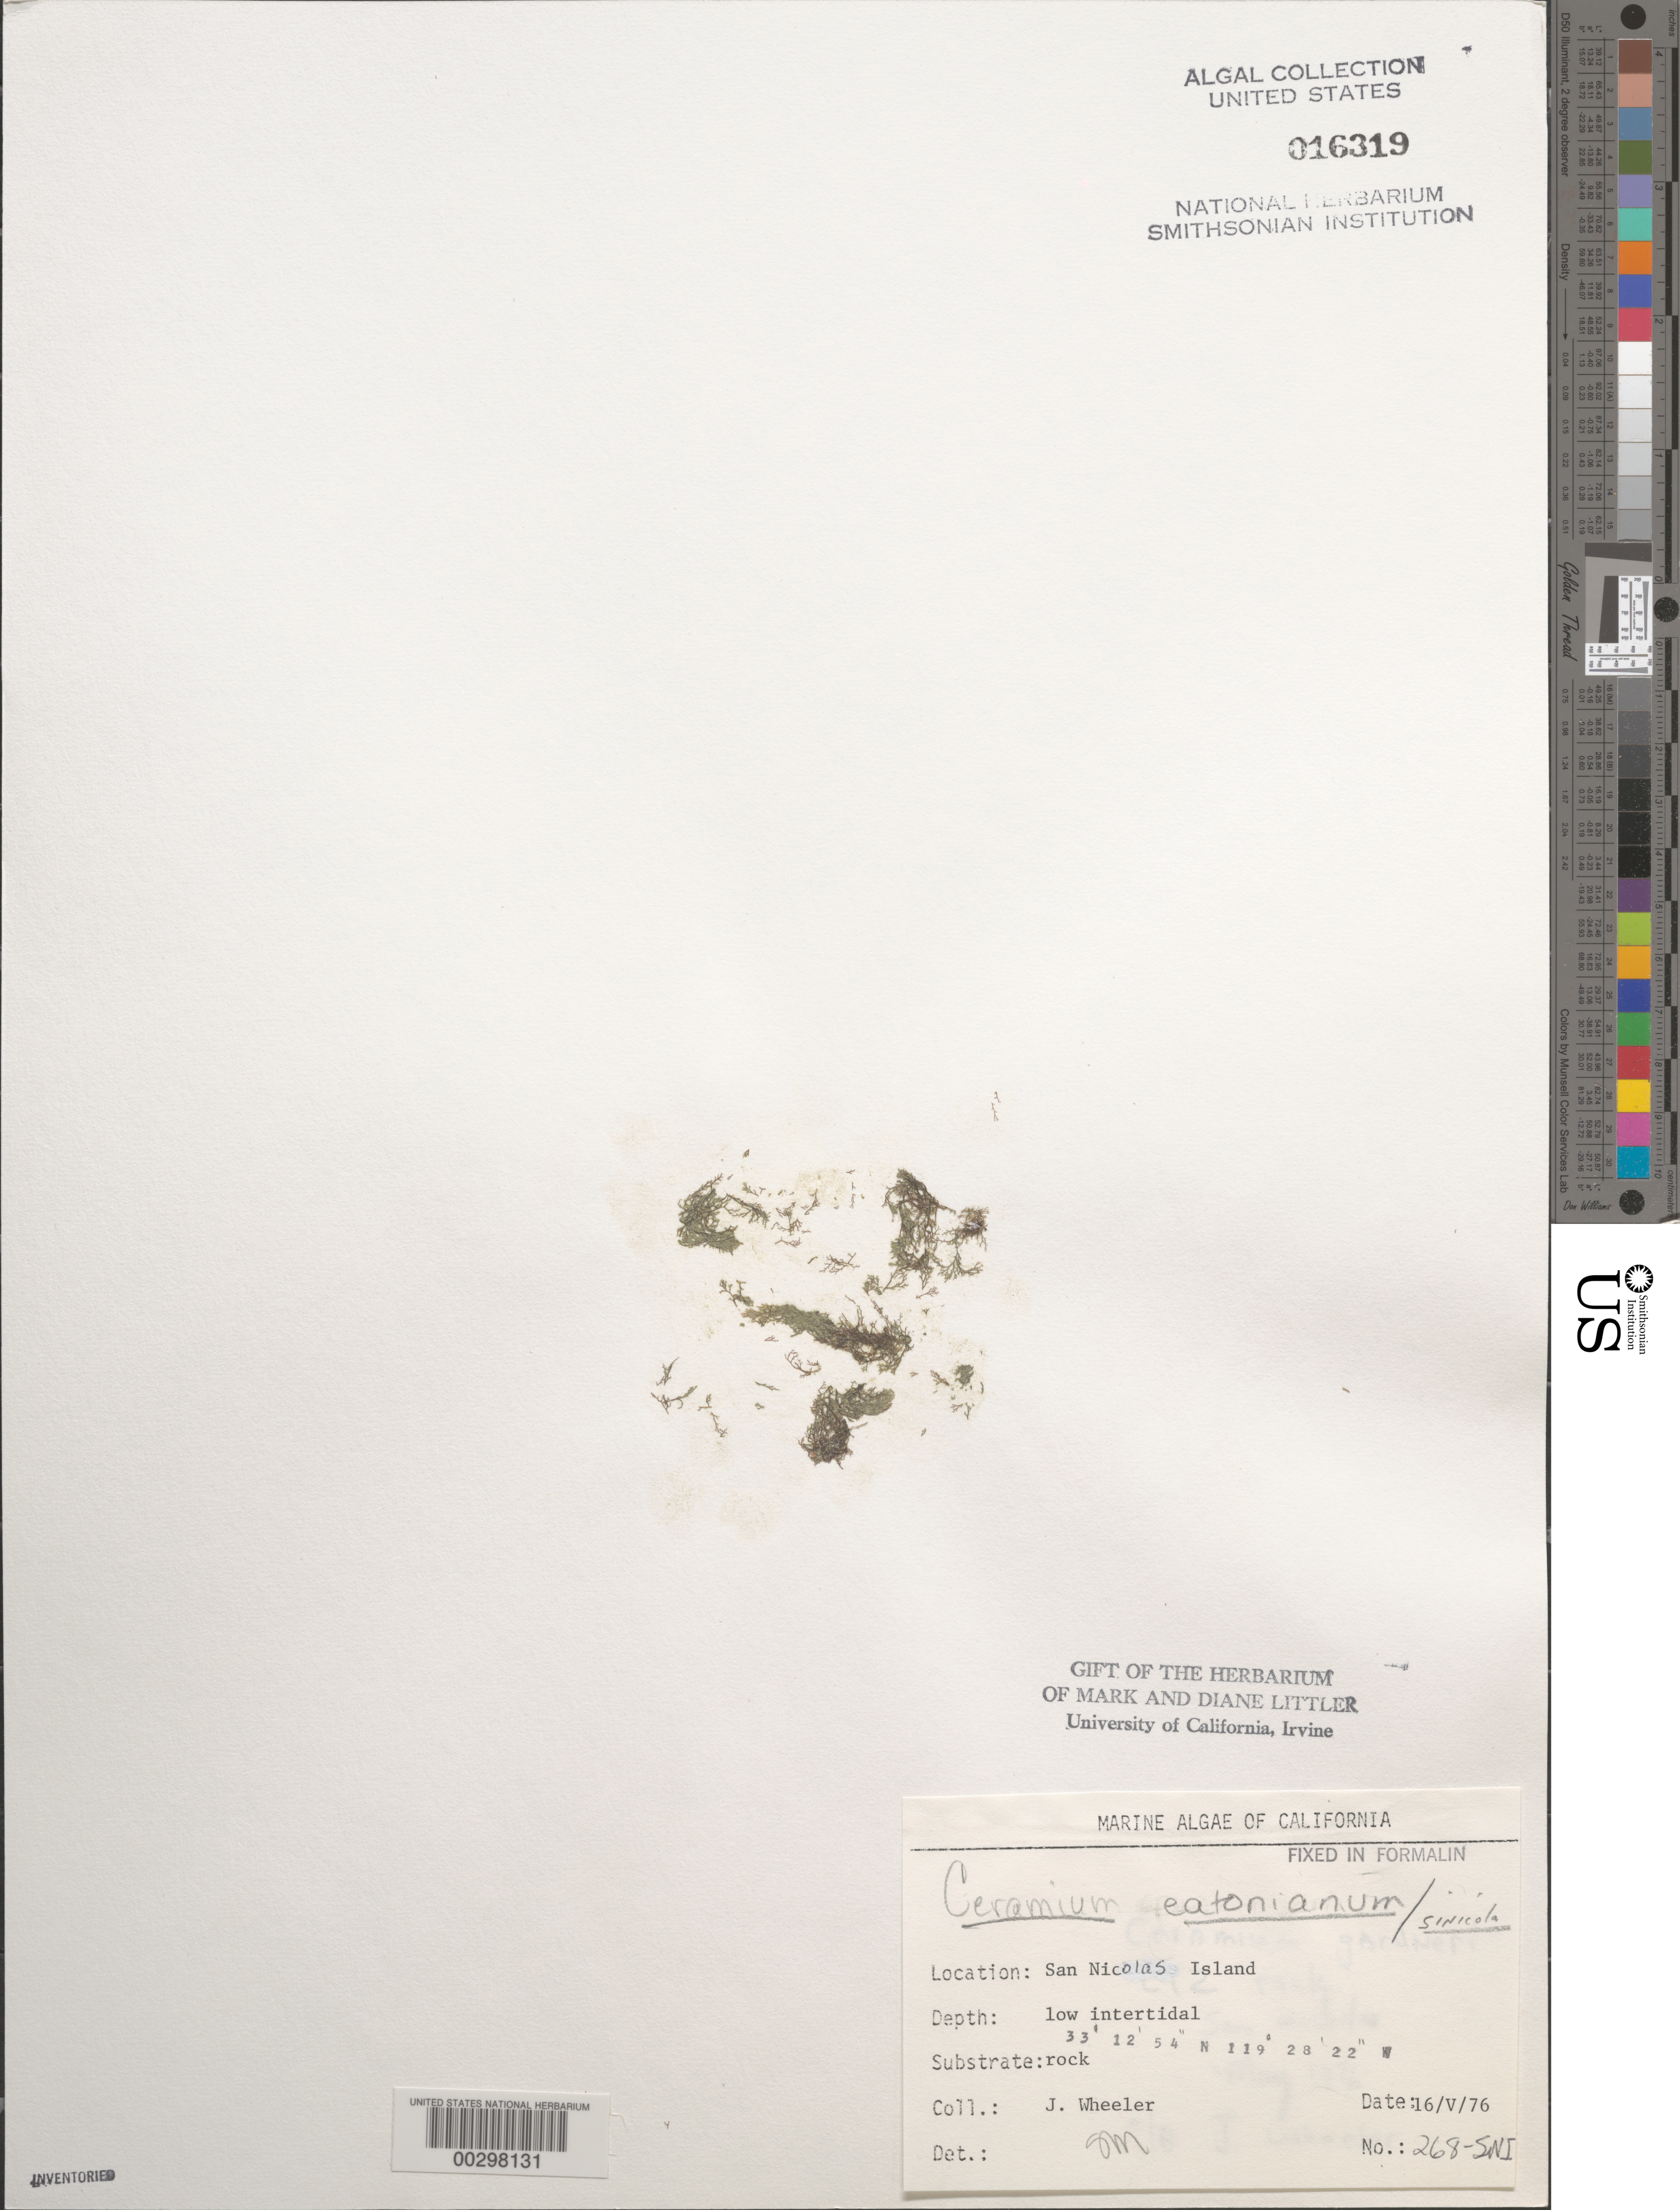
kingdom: Plantae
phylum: Rhodophyta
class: Florideophyceae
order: Ceramiales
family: Ceramiaceae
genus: Corallophila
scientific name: Corallophila eatoniana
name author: (Farl.) T.O. Cho et al.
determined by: Algae name updating Project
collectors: J. L. Wheeler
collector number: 268-SNI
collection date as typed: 16 May 1976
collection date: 1976-05-16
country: United States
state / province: California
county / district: Ventura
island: San Nicolas Island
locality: Dutch Harbor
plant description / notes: BLM-SOCALBIGHT Rocky Intertidal Survey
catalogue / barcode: US 16319